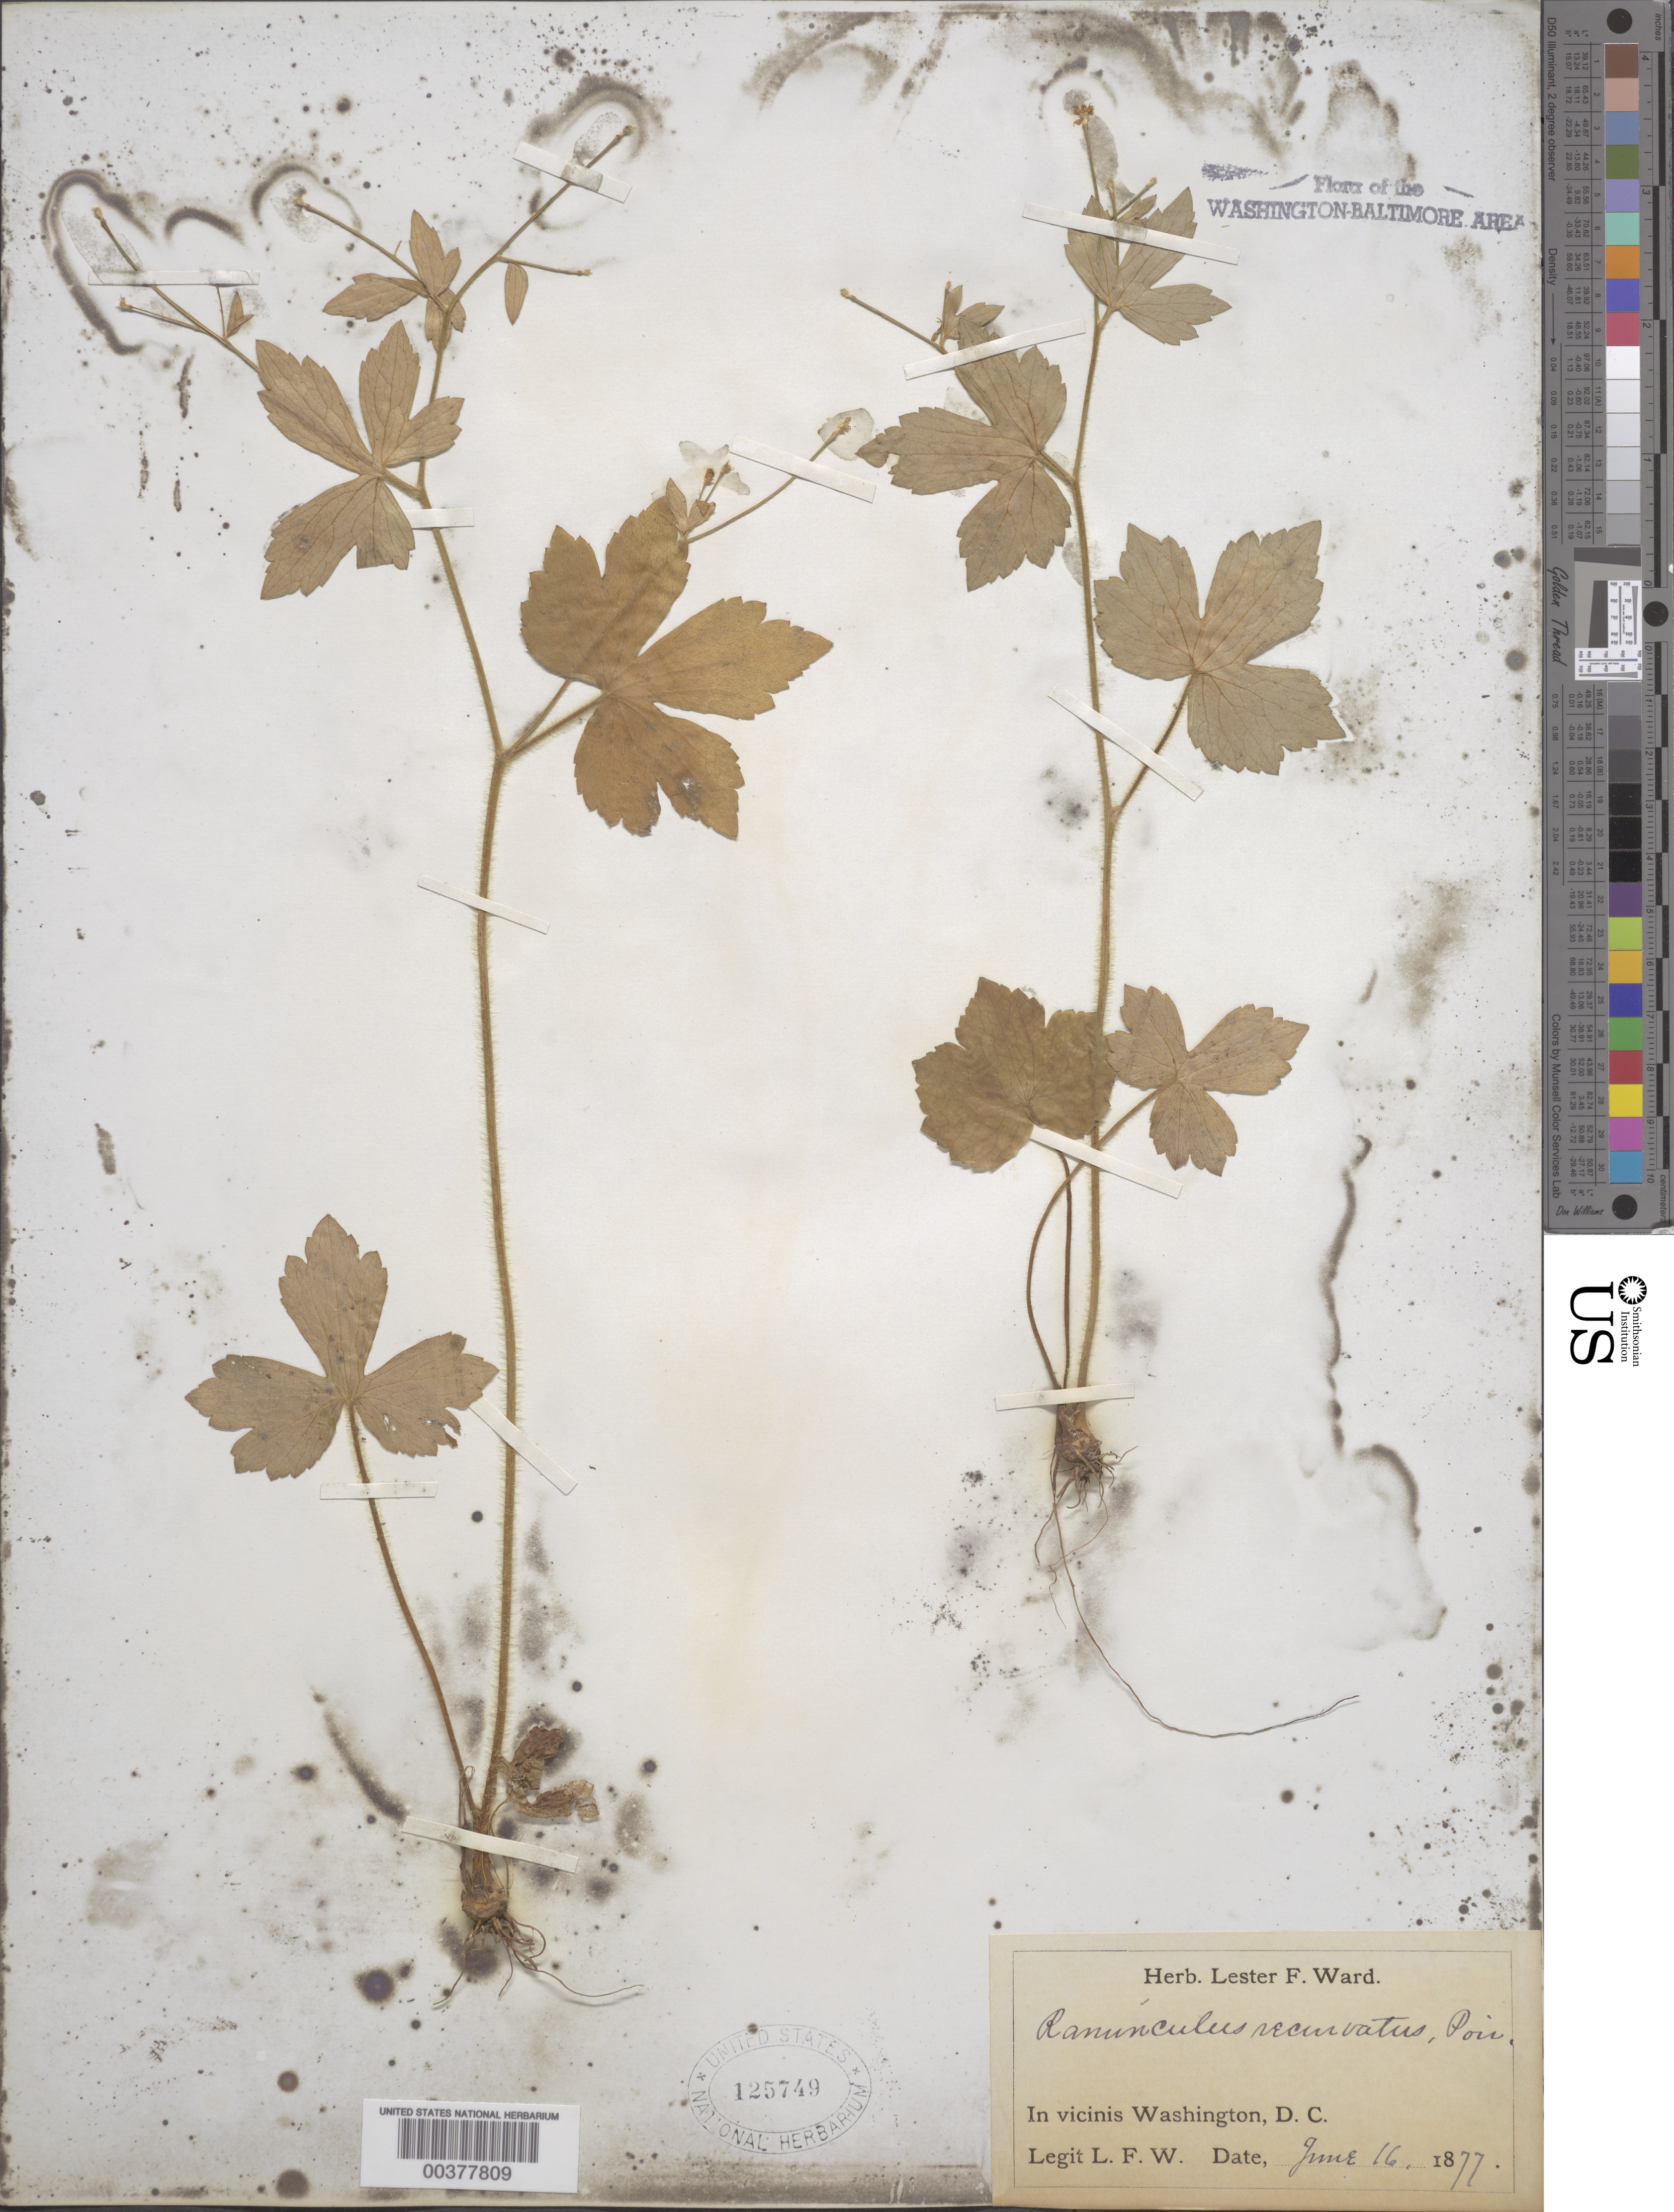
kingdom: Plantae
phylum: Tracheophyta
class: Magnoliopsida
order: Ranunculales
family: Ranunculaceae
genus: Ranunculus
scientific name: Ranunculus recurvatus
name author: Poir.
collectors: L. F. Ward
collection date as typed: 16 Jun 1877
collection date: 1877-06-16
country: United States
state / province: District of Columbia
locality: Washington DC area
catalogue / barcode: US 125749